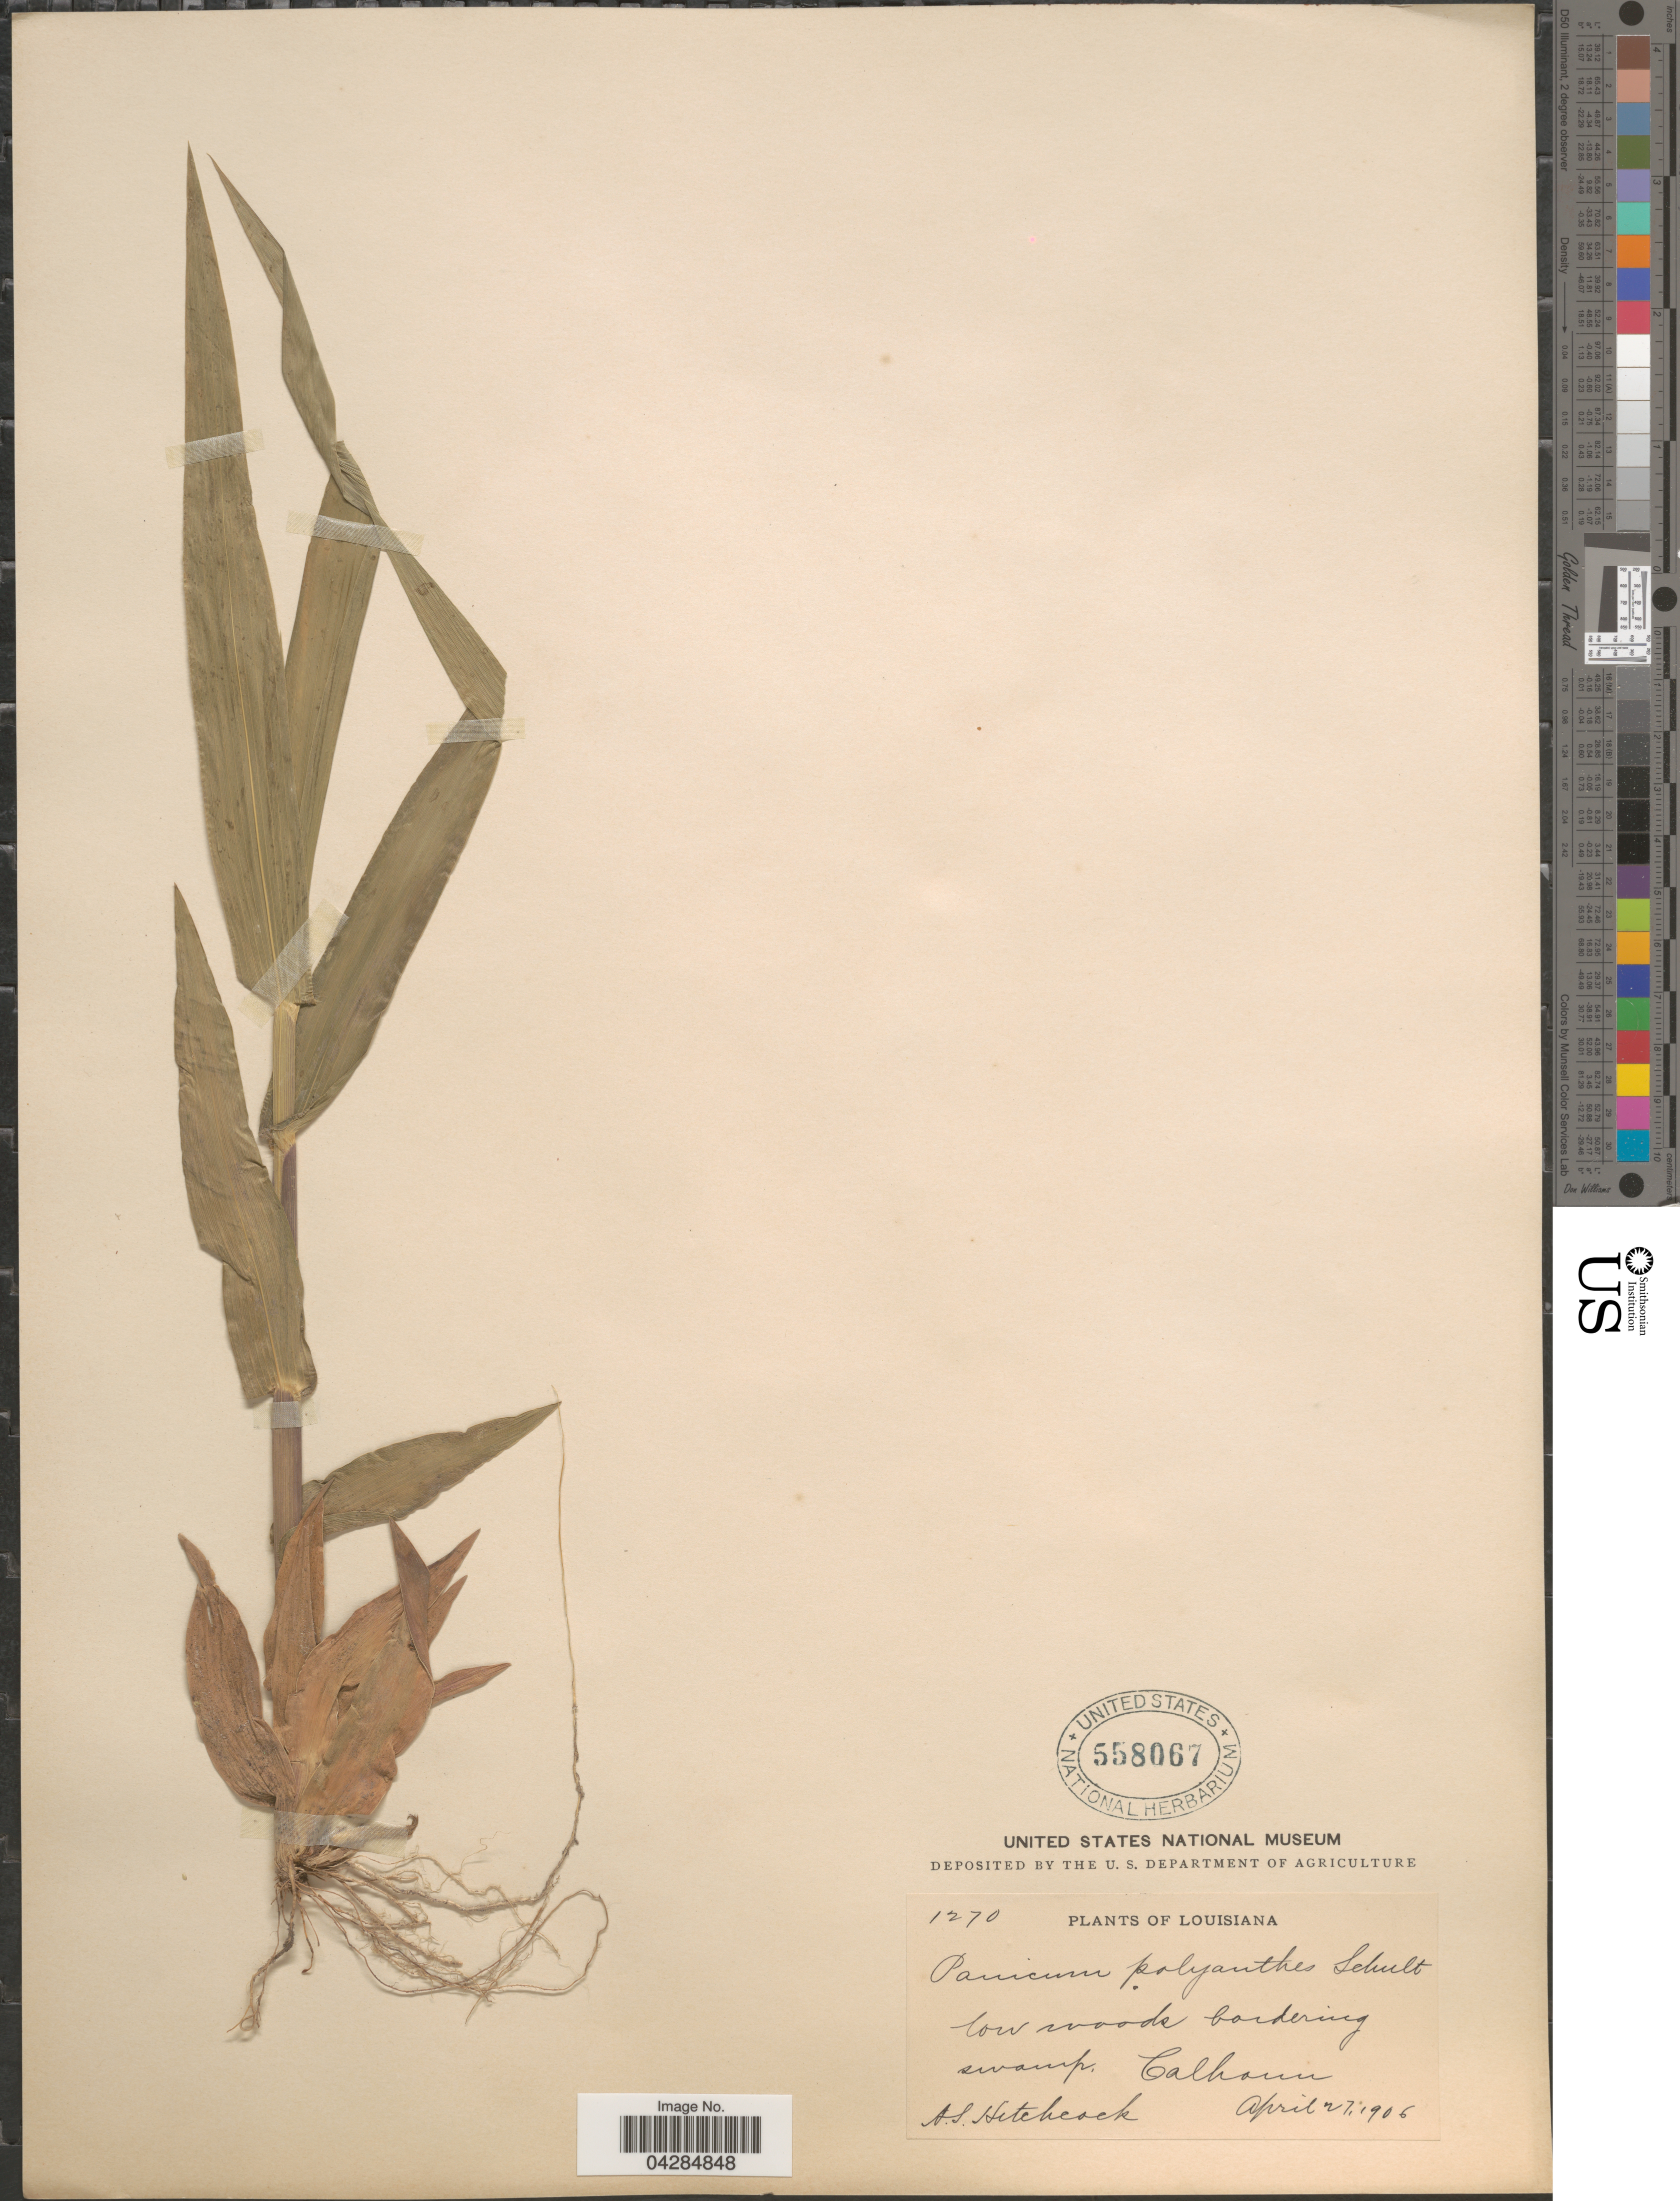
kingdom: Plantae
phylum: Tracheophyta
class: Liliopsida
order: Poales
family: Poaceae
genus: Dichanthelium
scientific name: Dichanthelium polyanthes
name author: (Schult.) Mohlenbr.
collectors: A. S. Hitchcock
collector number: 1270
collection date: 1906-04-27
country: United States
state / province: Louisiana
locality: Calhoun.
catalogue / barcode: US 558067